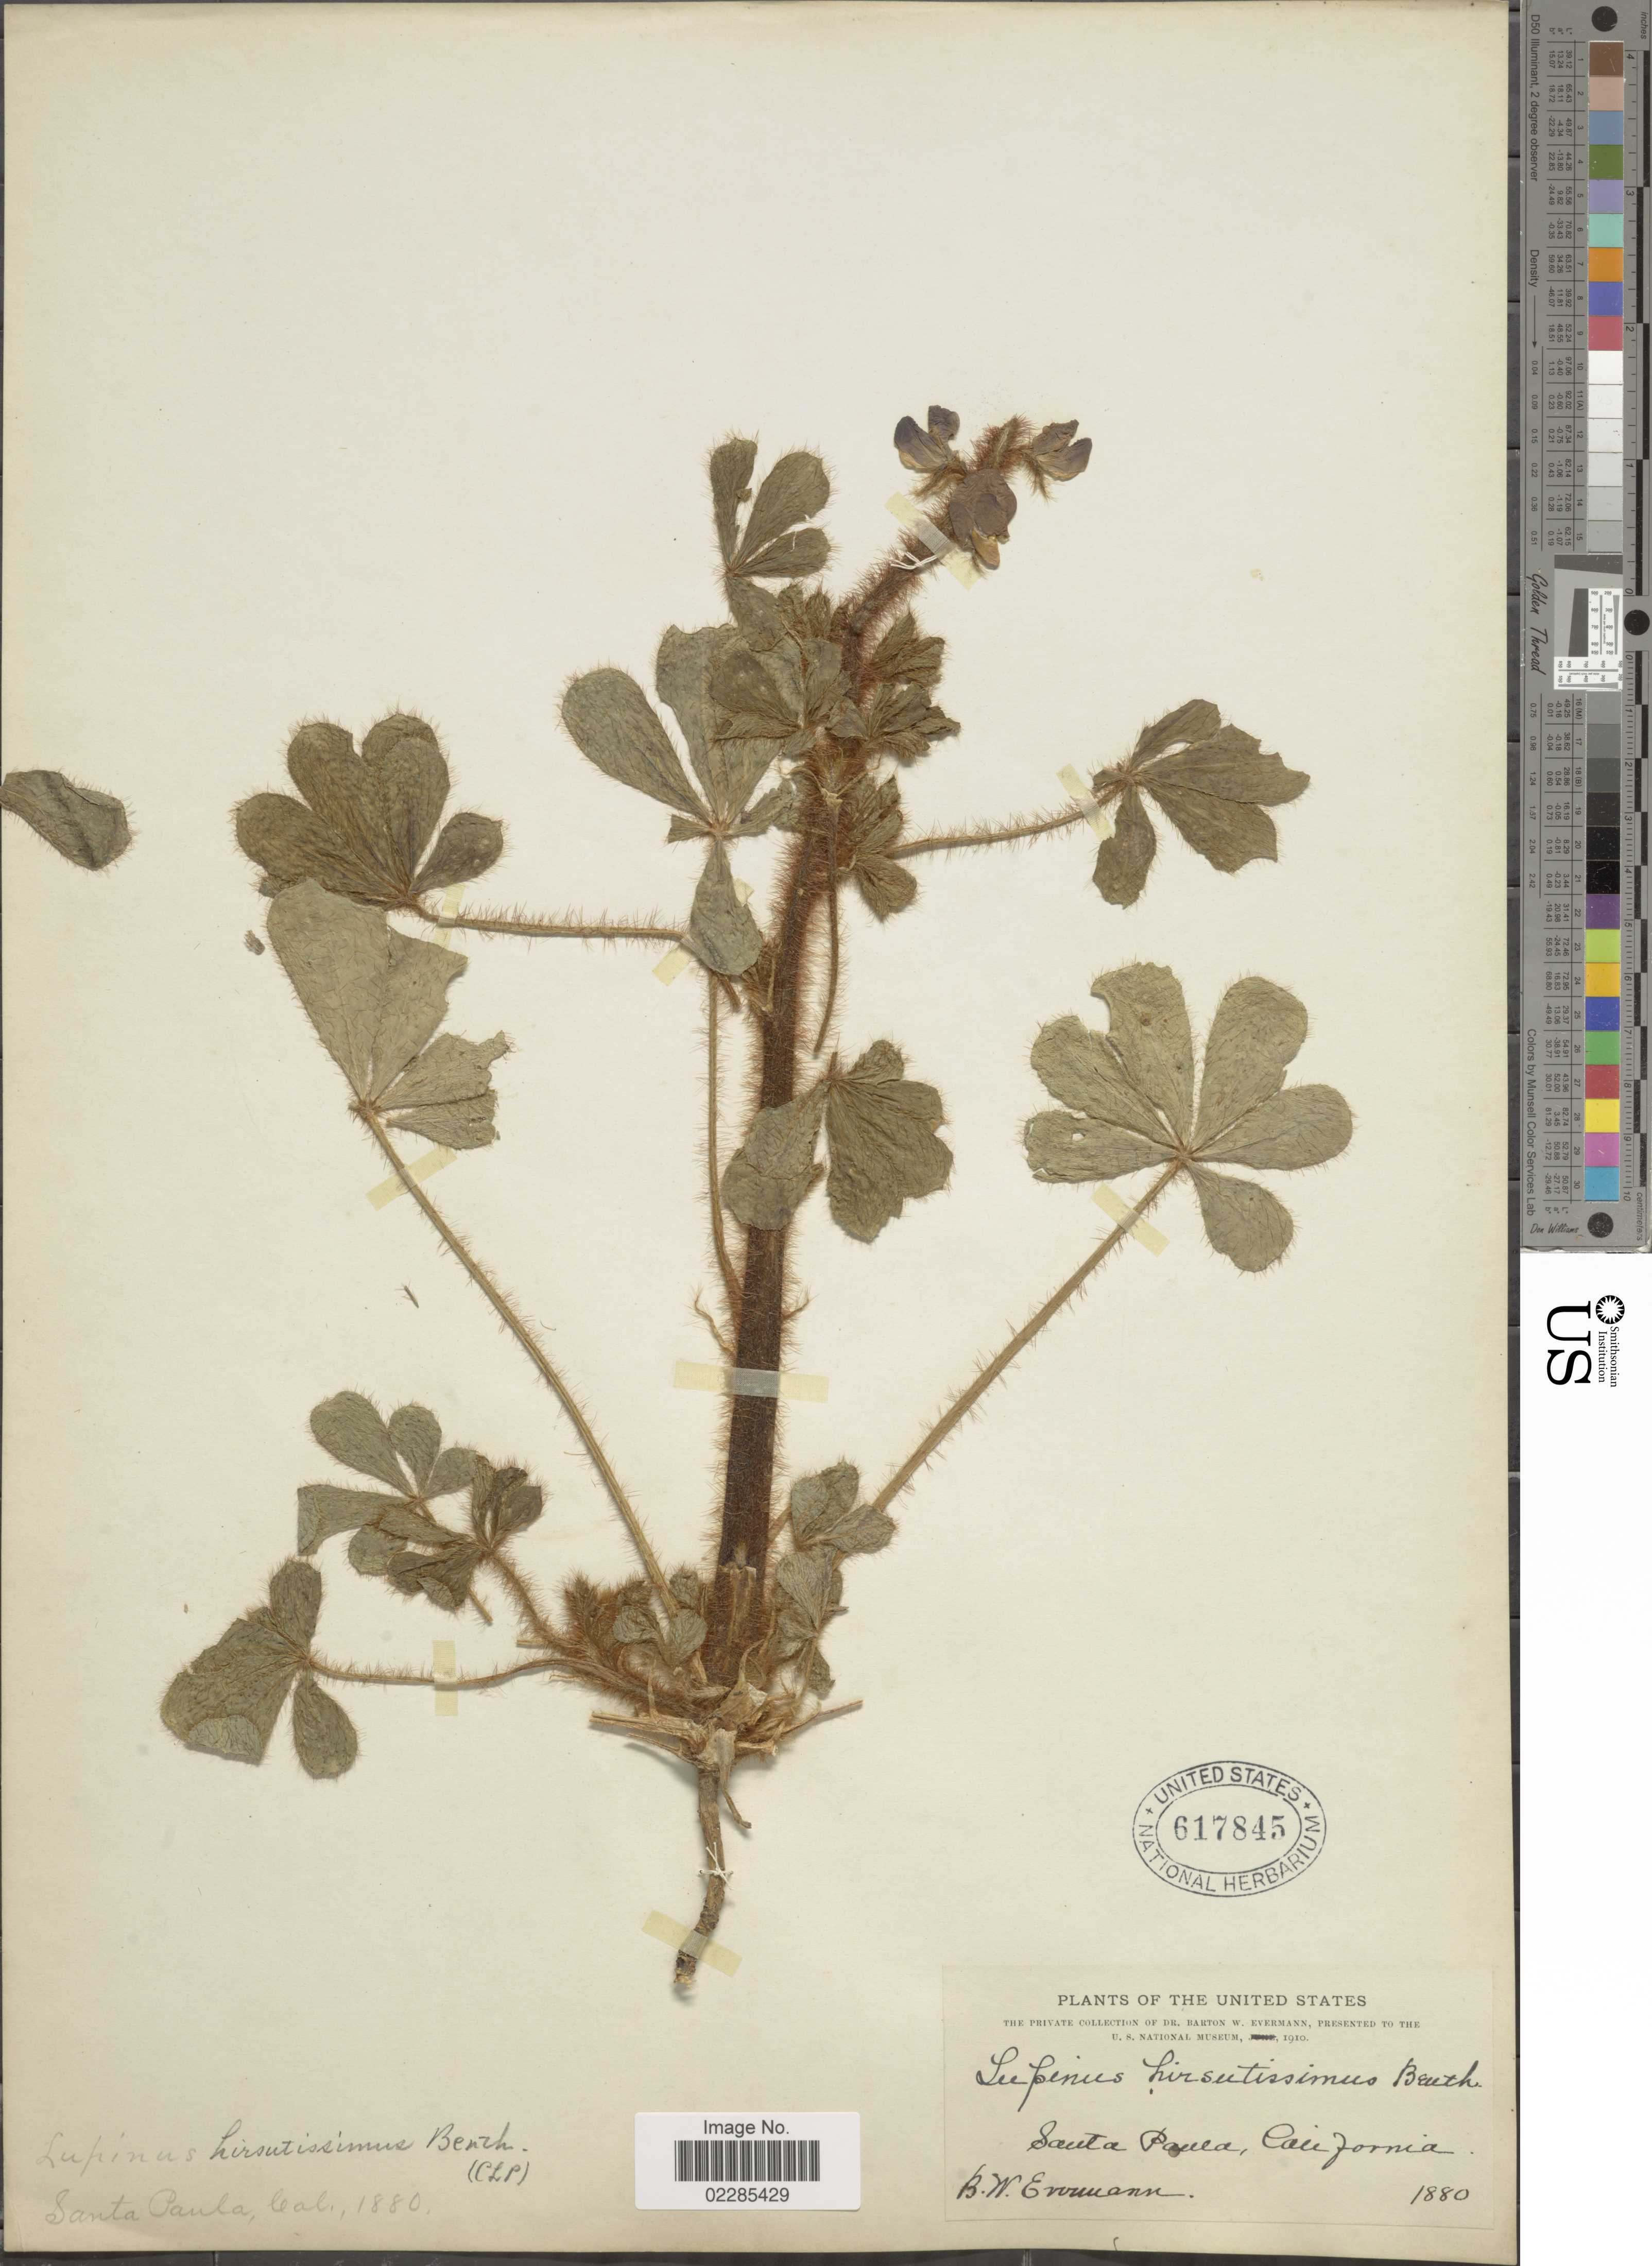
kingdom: Plantae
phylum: Tracheophyta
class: Magnoliopsida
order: Fabales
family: Fabaceae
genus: Lupinus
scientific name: Lupinus hirsutissimus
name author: Benth.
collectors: B. W. Evermann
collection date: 1880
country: United States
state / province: California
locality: Sabta Paula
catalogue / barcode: US 617845